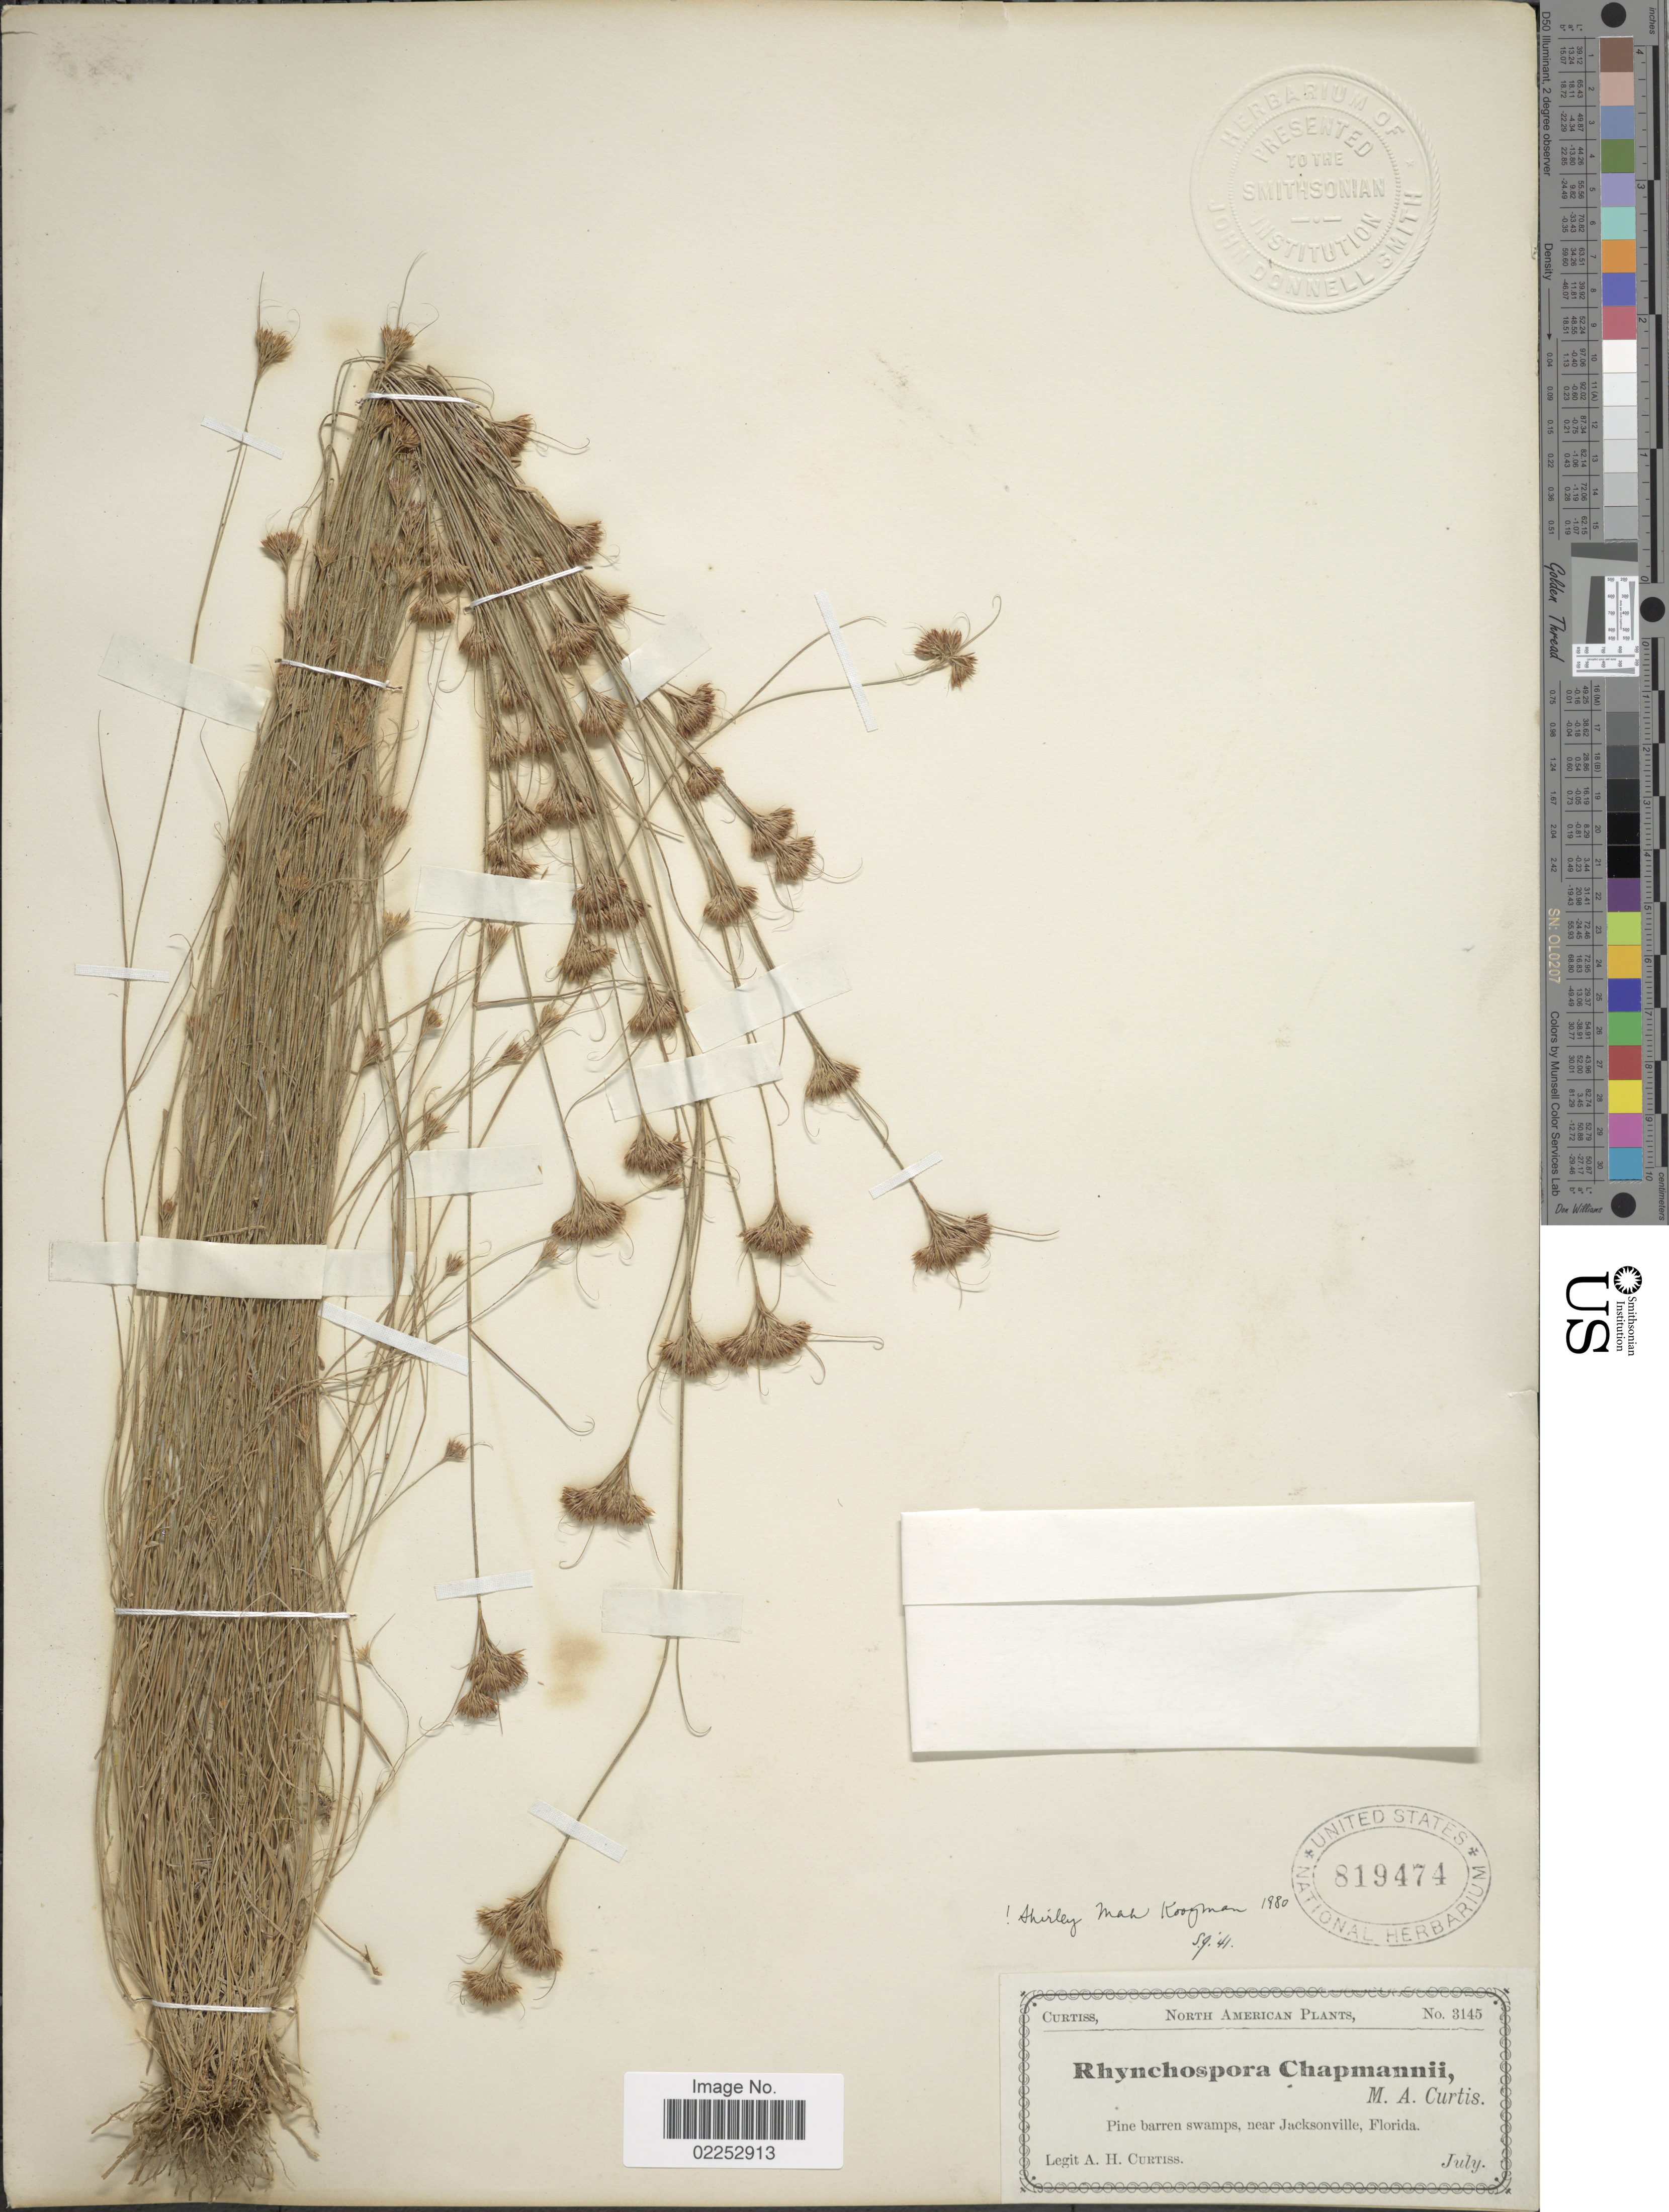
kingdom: Plantae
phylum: Tracheophyta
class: Liliopsida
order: Poales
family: Cyperaceae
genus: Rhynchospora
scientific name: Rhynchospora chapmanii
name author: M.A. Curtis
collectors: A. H. Curtiss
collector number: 3145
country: United States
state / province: Florida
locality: Near Jacksonville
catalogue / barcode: US 819474